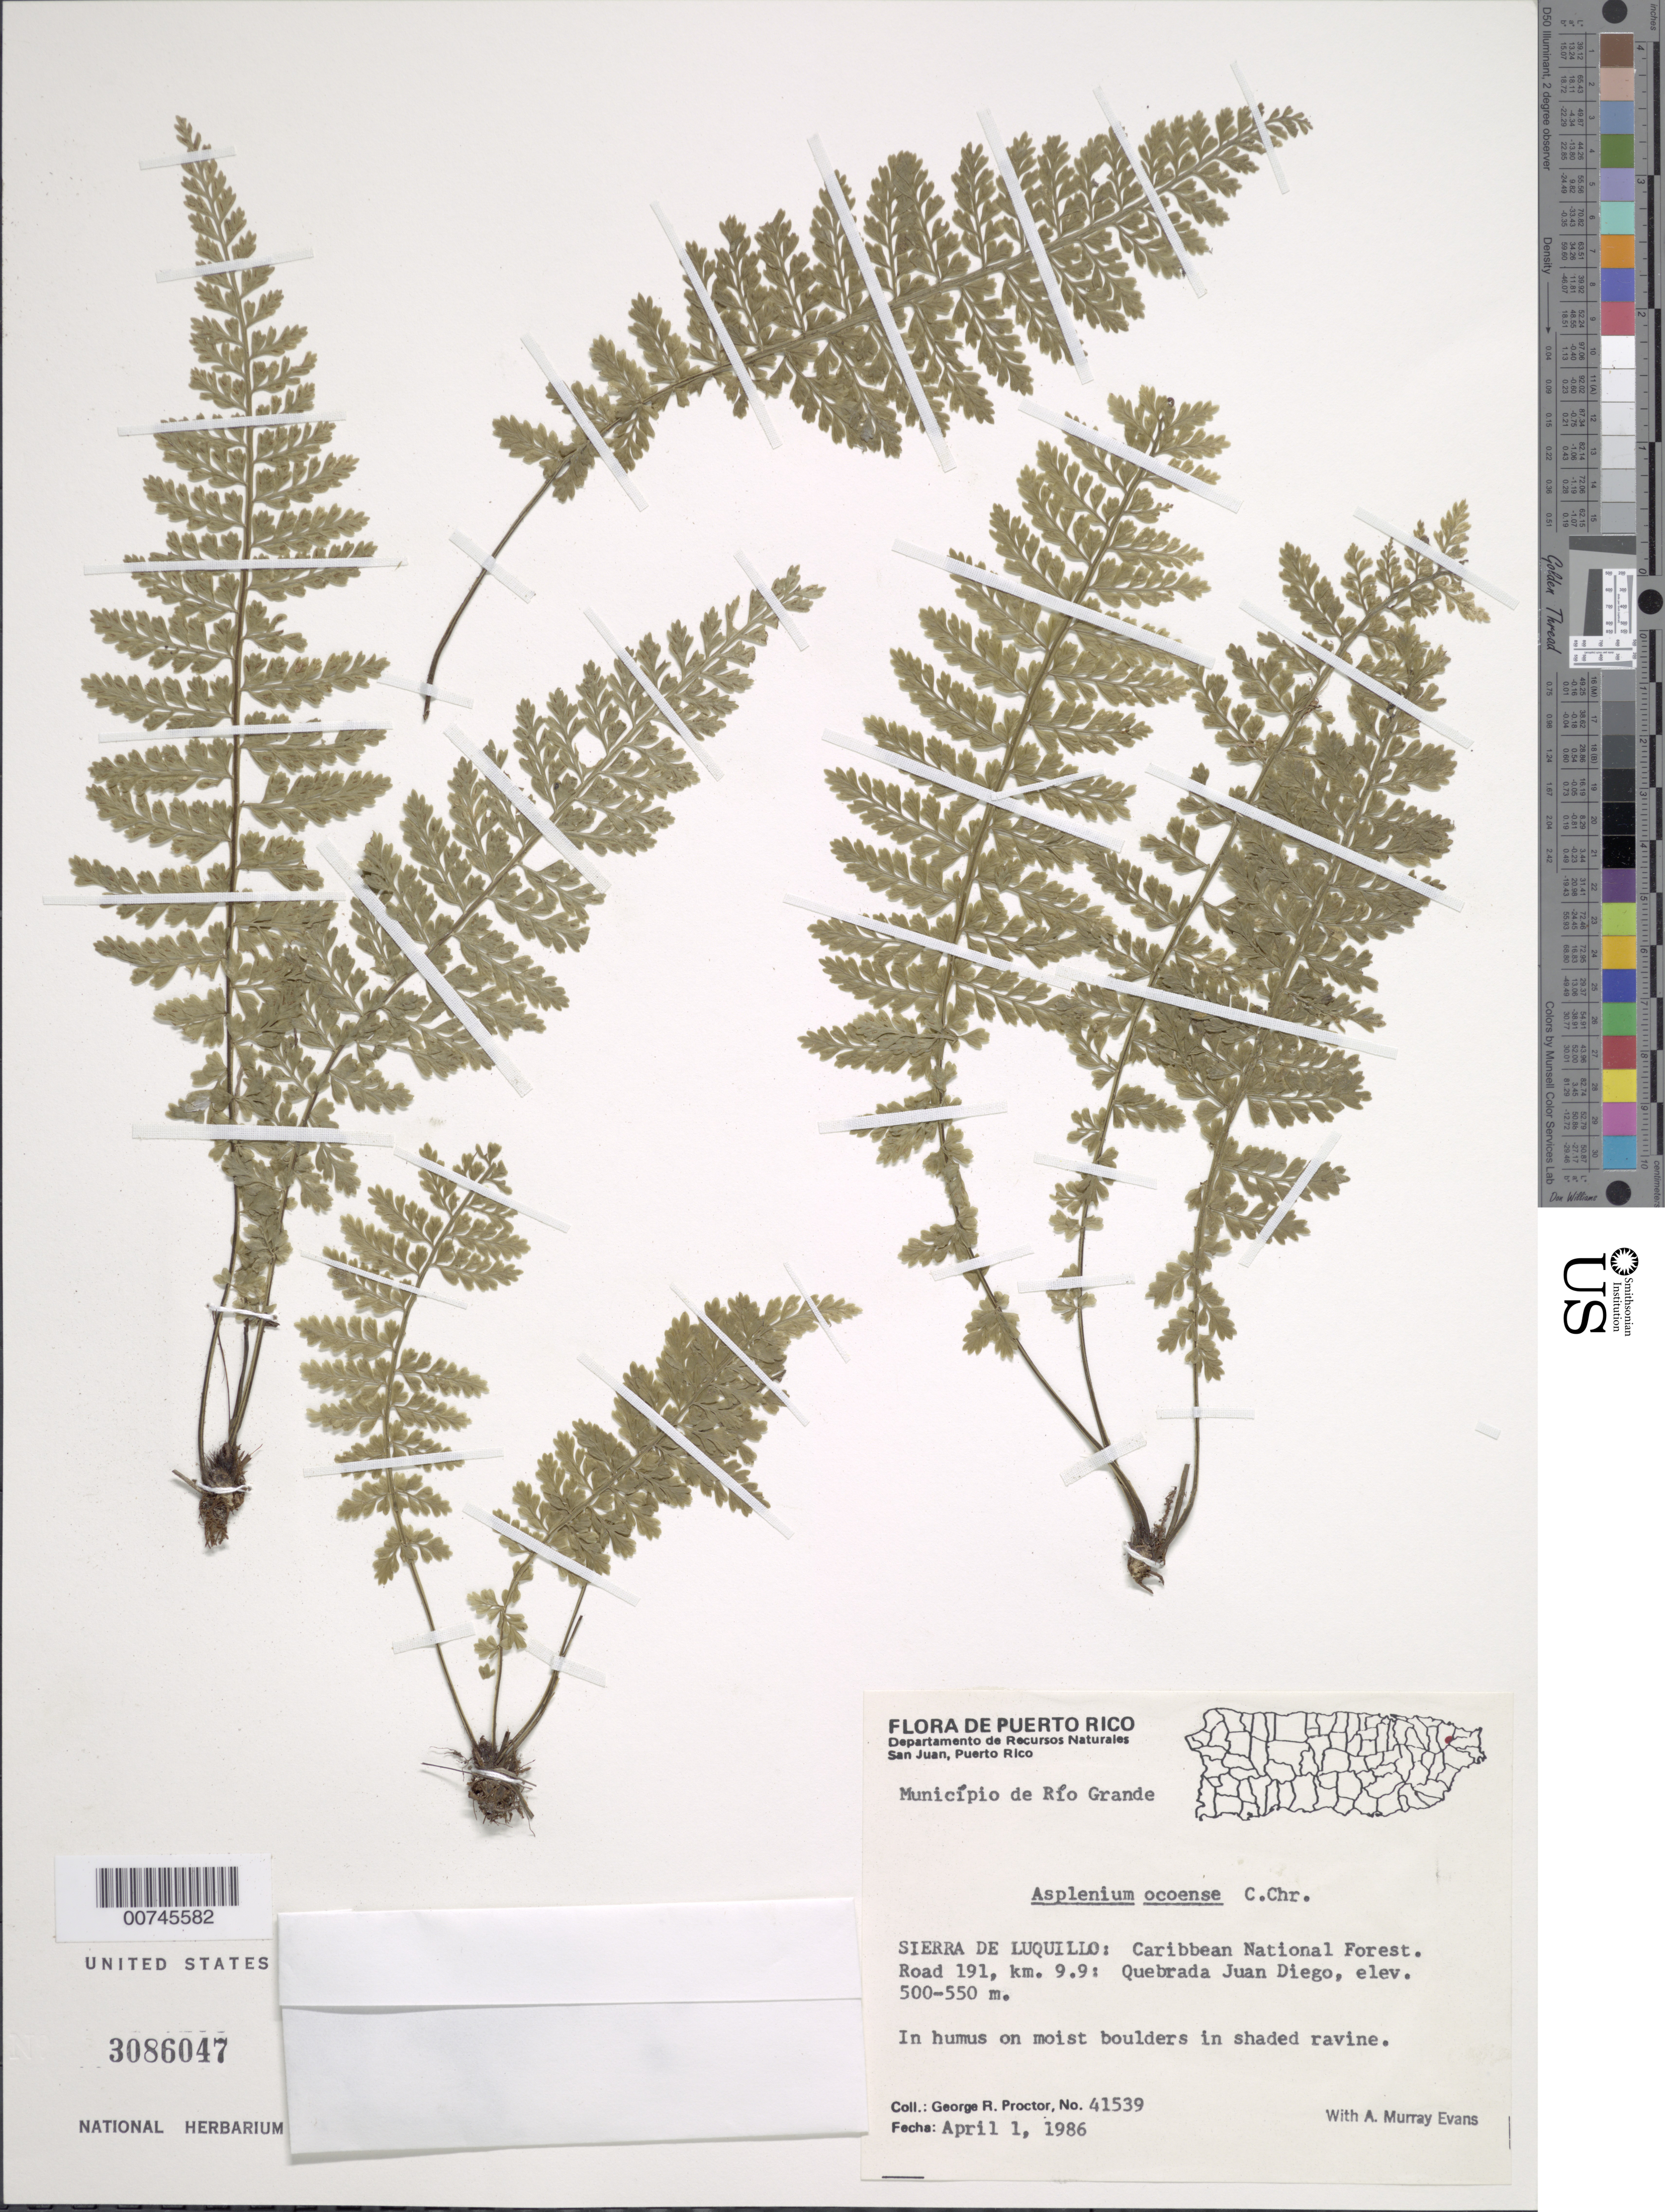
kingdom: Plantae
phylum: Tracheophyta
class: Polypodiopsida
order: Polypodiales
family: Aspleniaceae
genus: Asplenium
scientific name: Asplenium ocoense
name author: C. Chr.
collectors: G. R. Proctor & A. Murray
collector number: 41539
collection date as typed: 01 Apr 1986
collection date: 1986-04-01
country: Puerto Rico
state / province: Río Grande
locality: Sierra de Luquillo: Caribbean National Forest. Road 191, km 9.9. Quebrada Juan Diego, Municipio Río Grande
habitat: In humus on moist boulders in shaded ravine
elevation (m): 500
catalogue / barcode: US 3086047